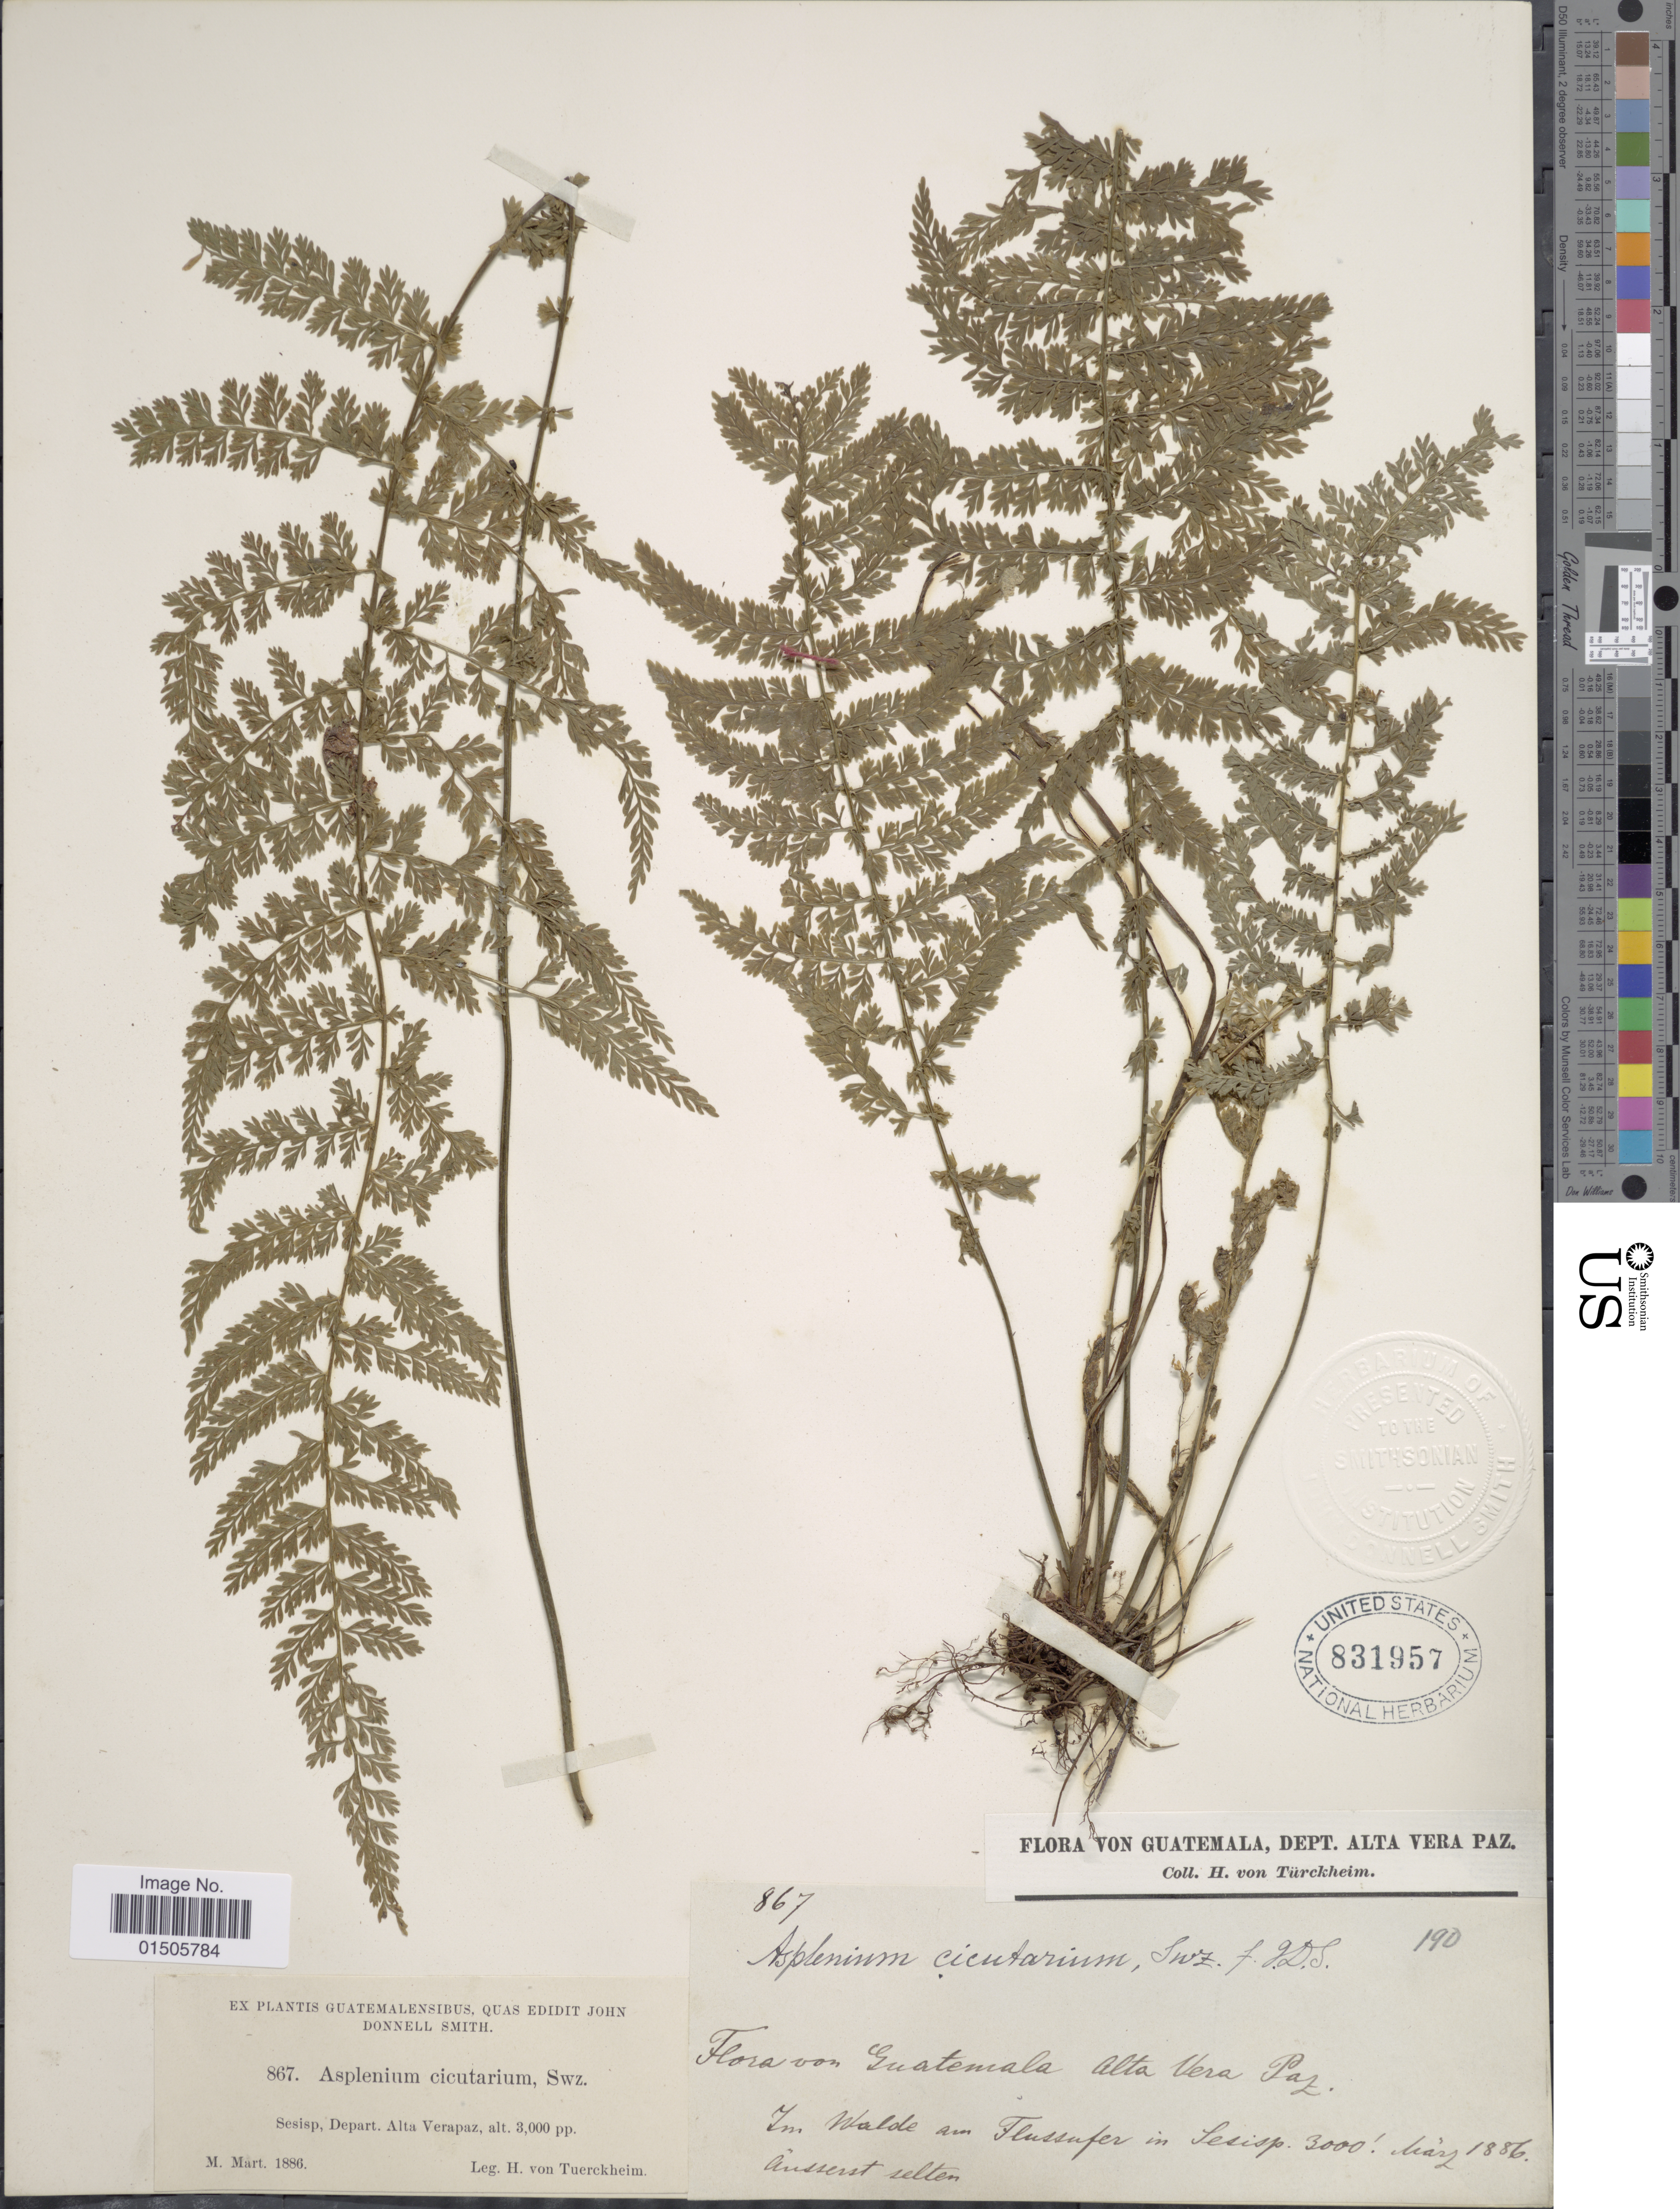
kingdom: Plantae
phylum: Tracheophyta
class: Polypodiopsida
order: Polypodiales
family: Aspleniaceae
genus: Asplenium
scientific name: Asplenium cristatum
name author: Lam.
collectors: H. von Tuerckheim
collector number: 867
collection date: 1886-03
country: Guatemala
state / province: Alta Verapaz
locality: Sesisp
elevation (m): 914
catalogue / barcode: US 831957